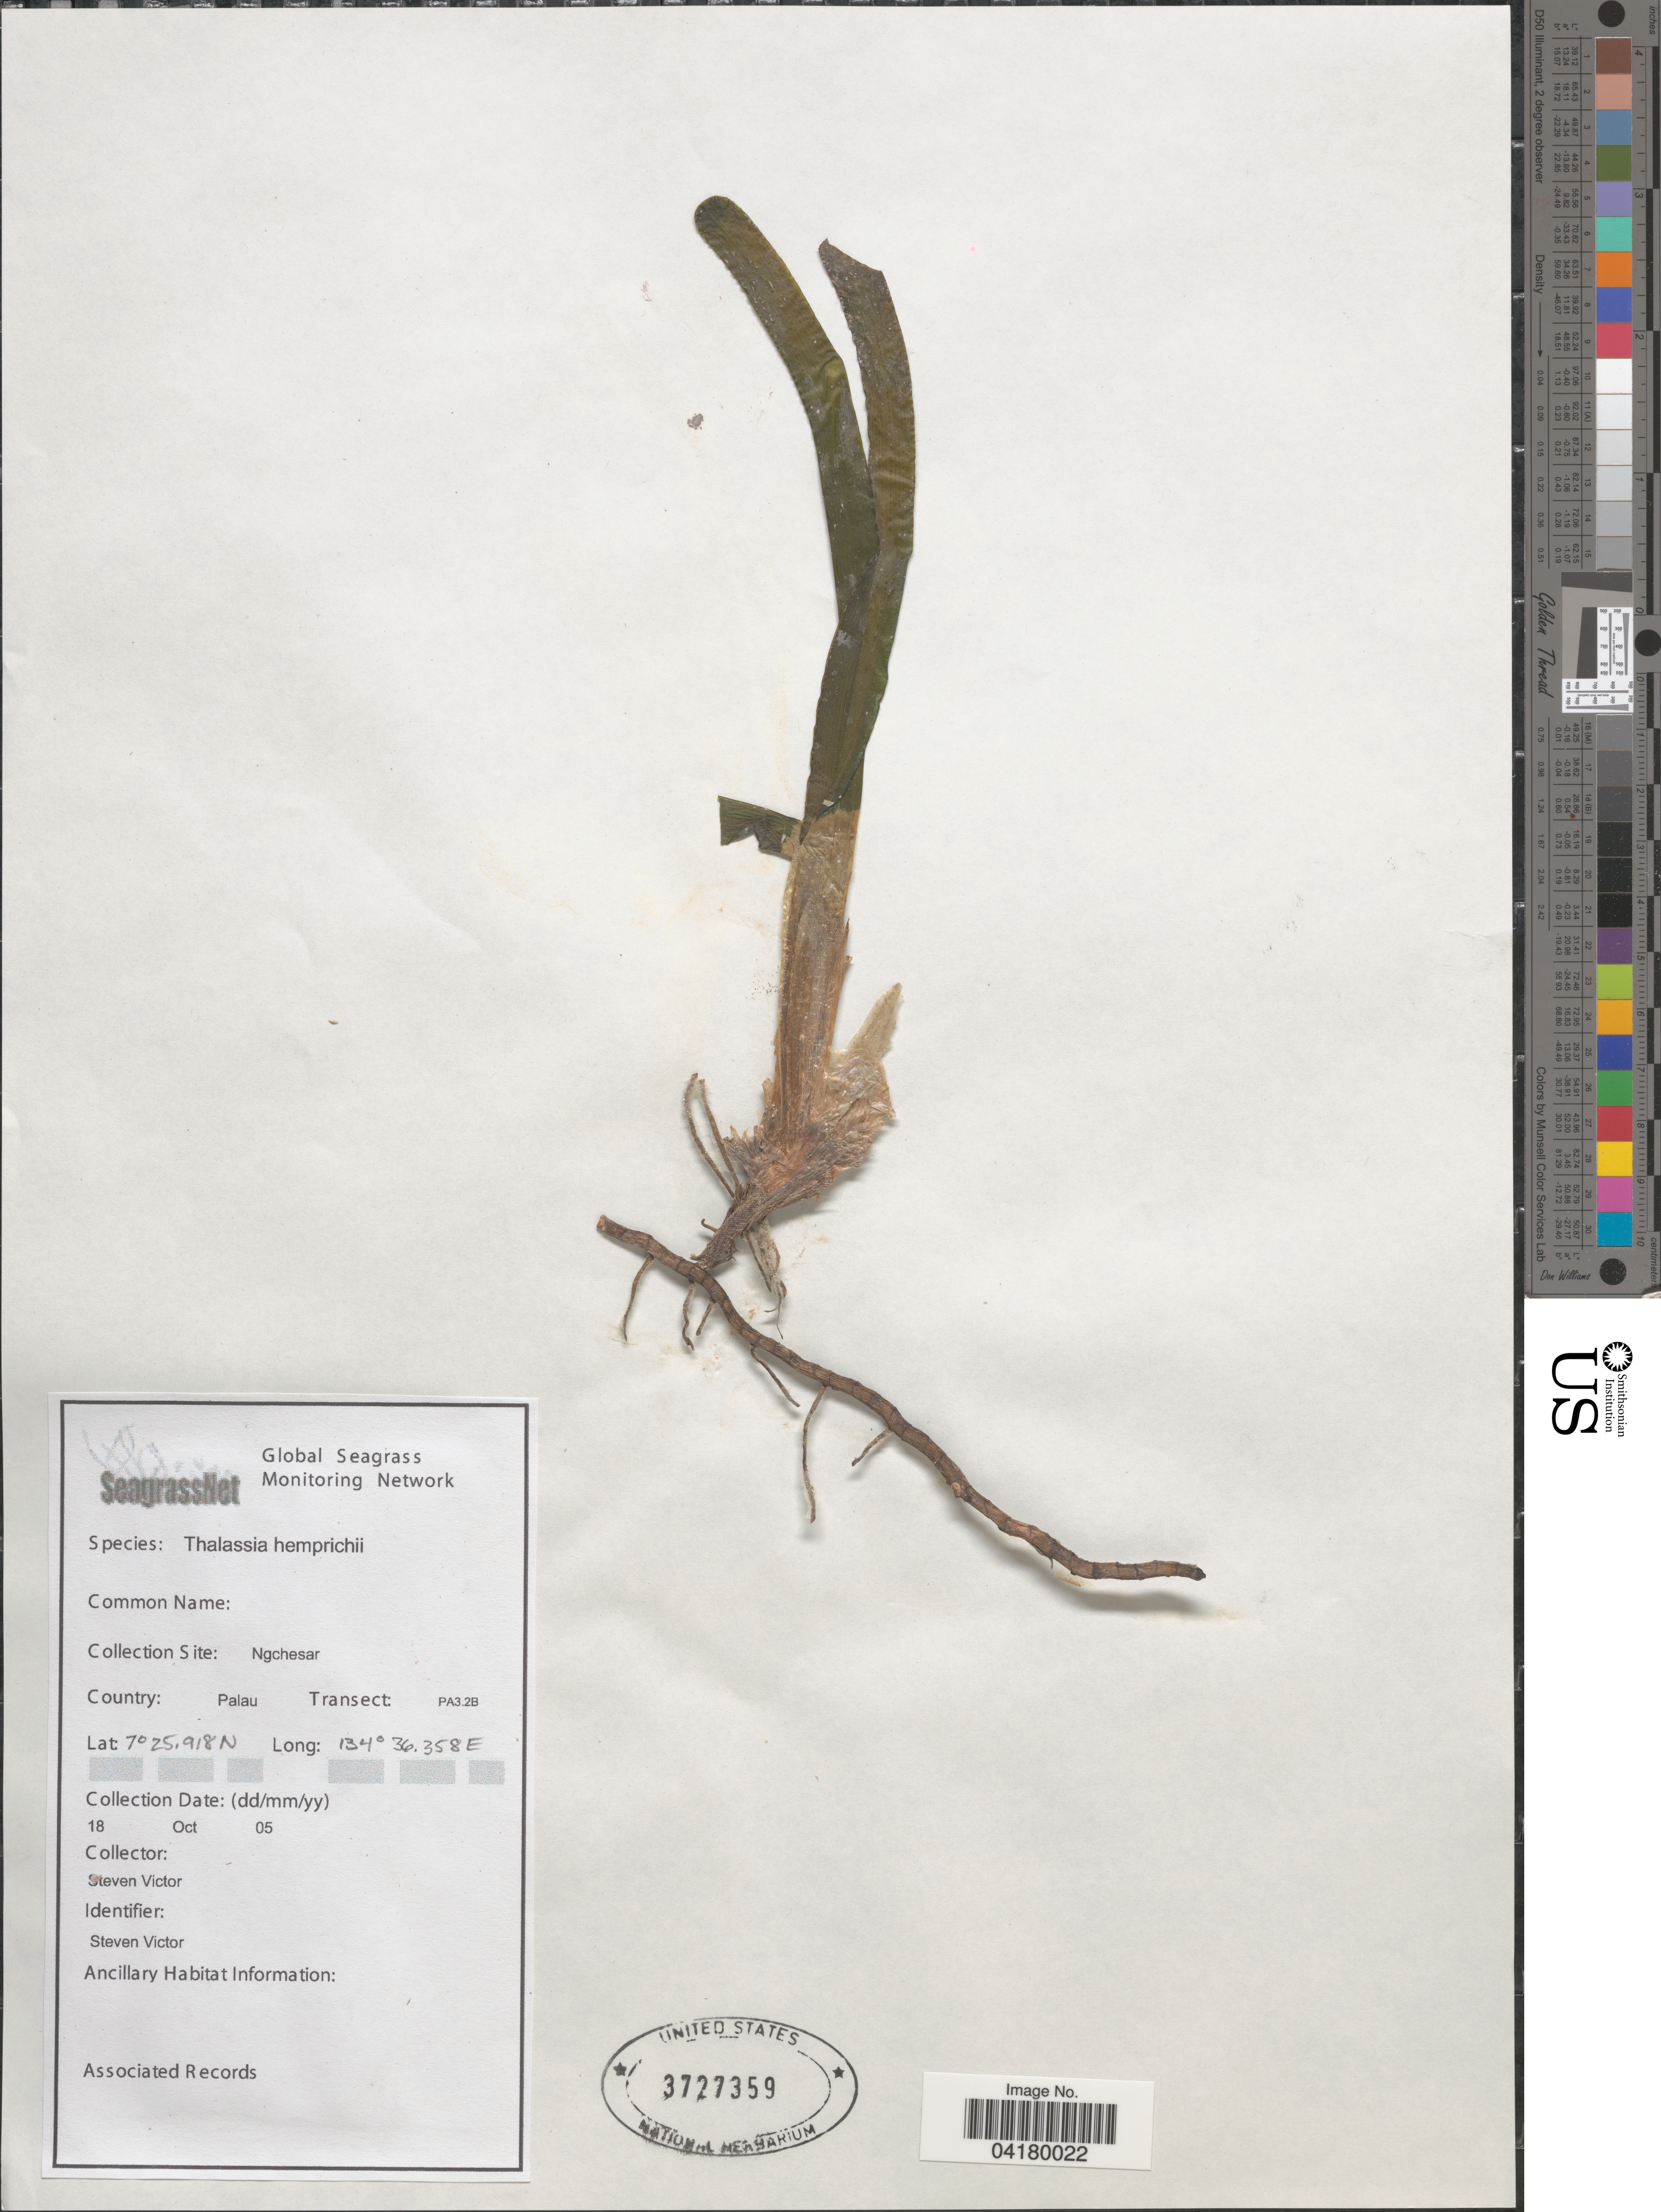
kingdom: Plantae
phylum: Tracheophyta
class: Liliopsida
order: Alismatales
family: Hydrocharitaceae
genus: Thalassia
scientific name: Thalassia hemprichii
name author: Asch.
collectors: S. Victor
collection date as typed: Transcribed d/m/y: 18/10/5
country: Palau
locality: Collection Site: Ngchesar. Country: Palau. Transect: PA3.2B.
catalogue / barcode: US 3727359